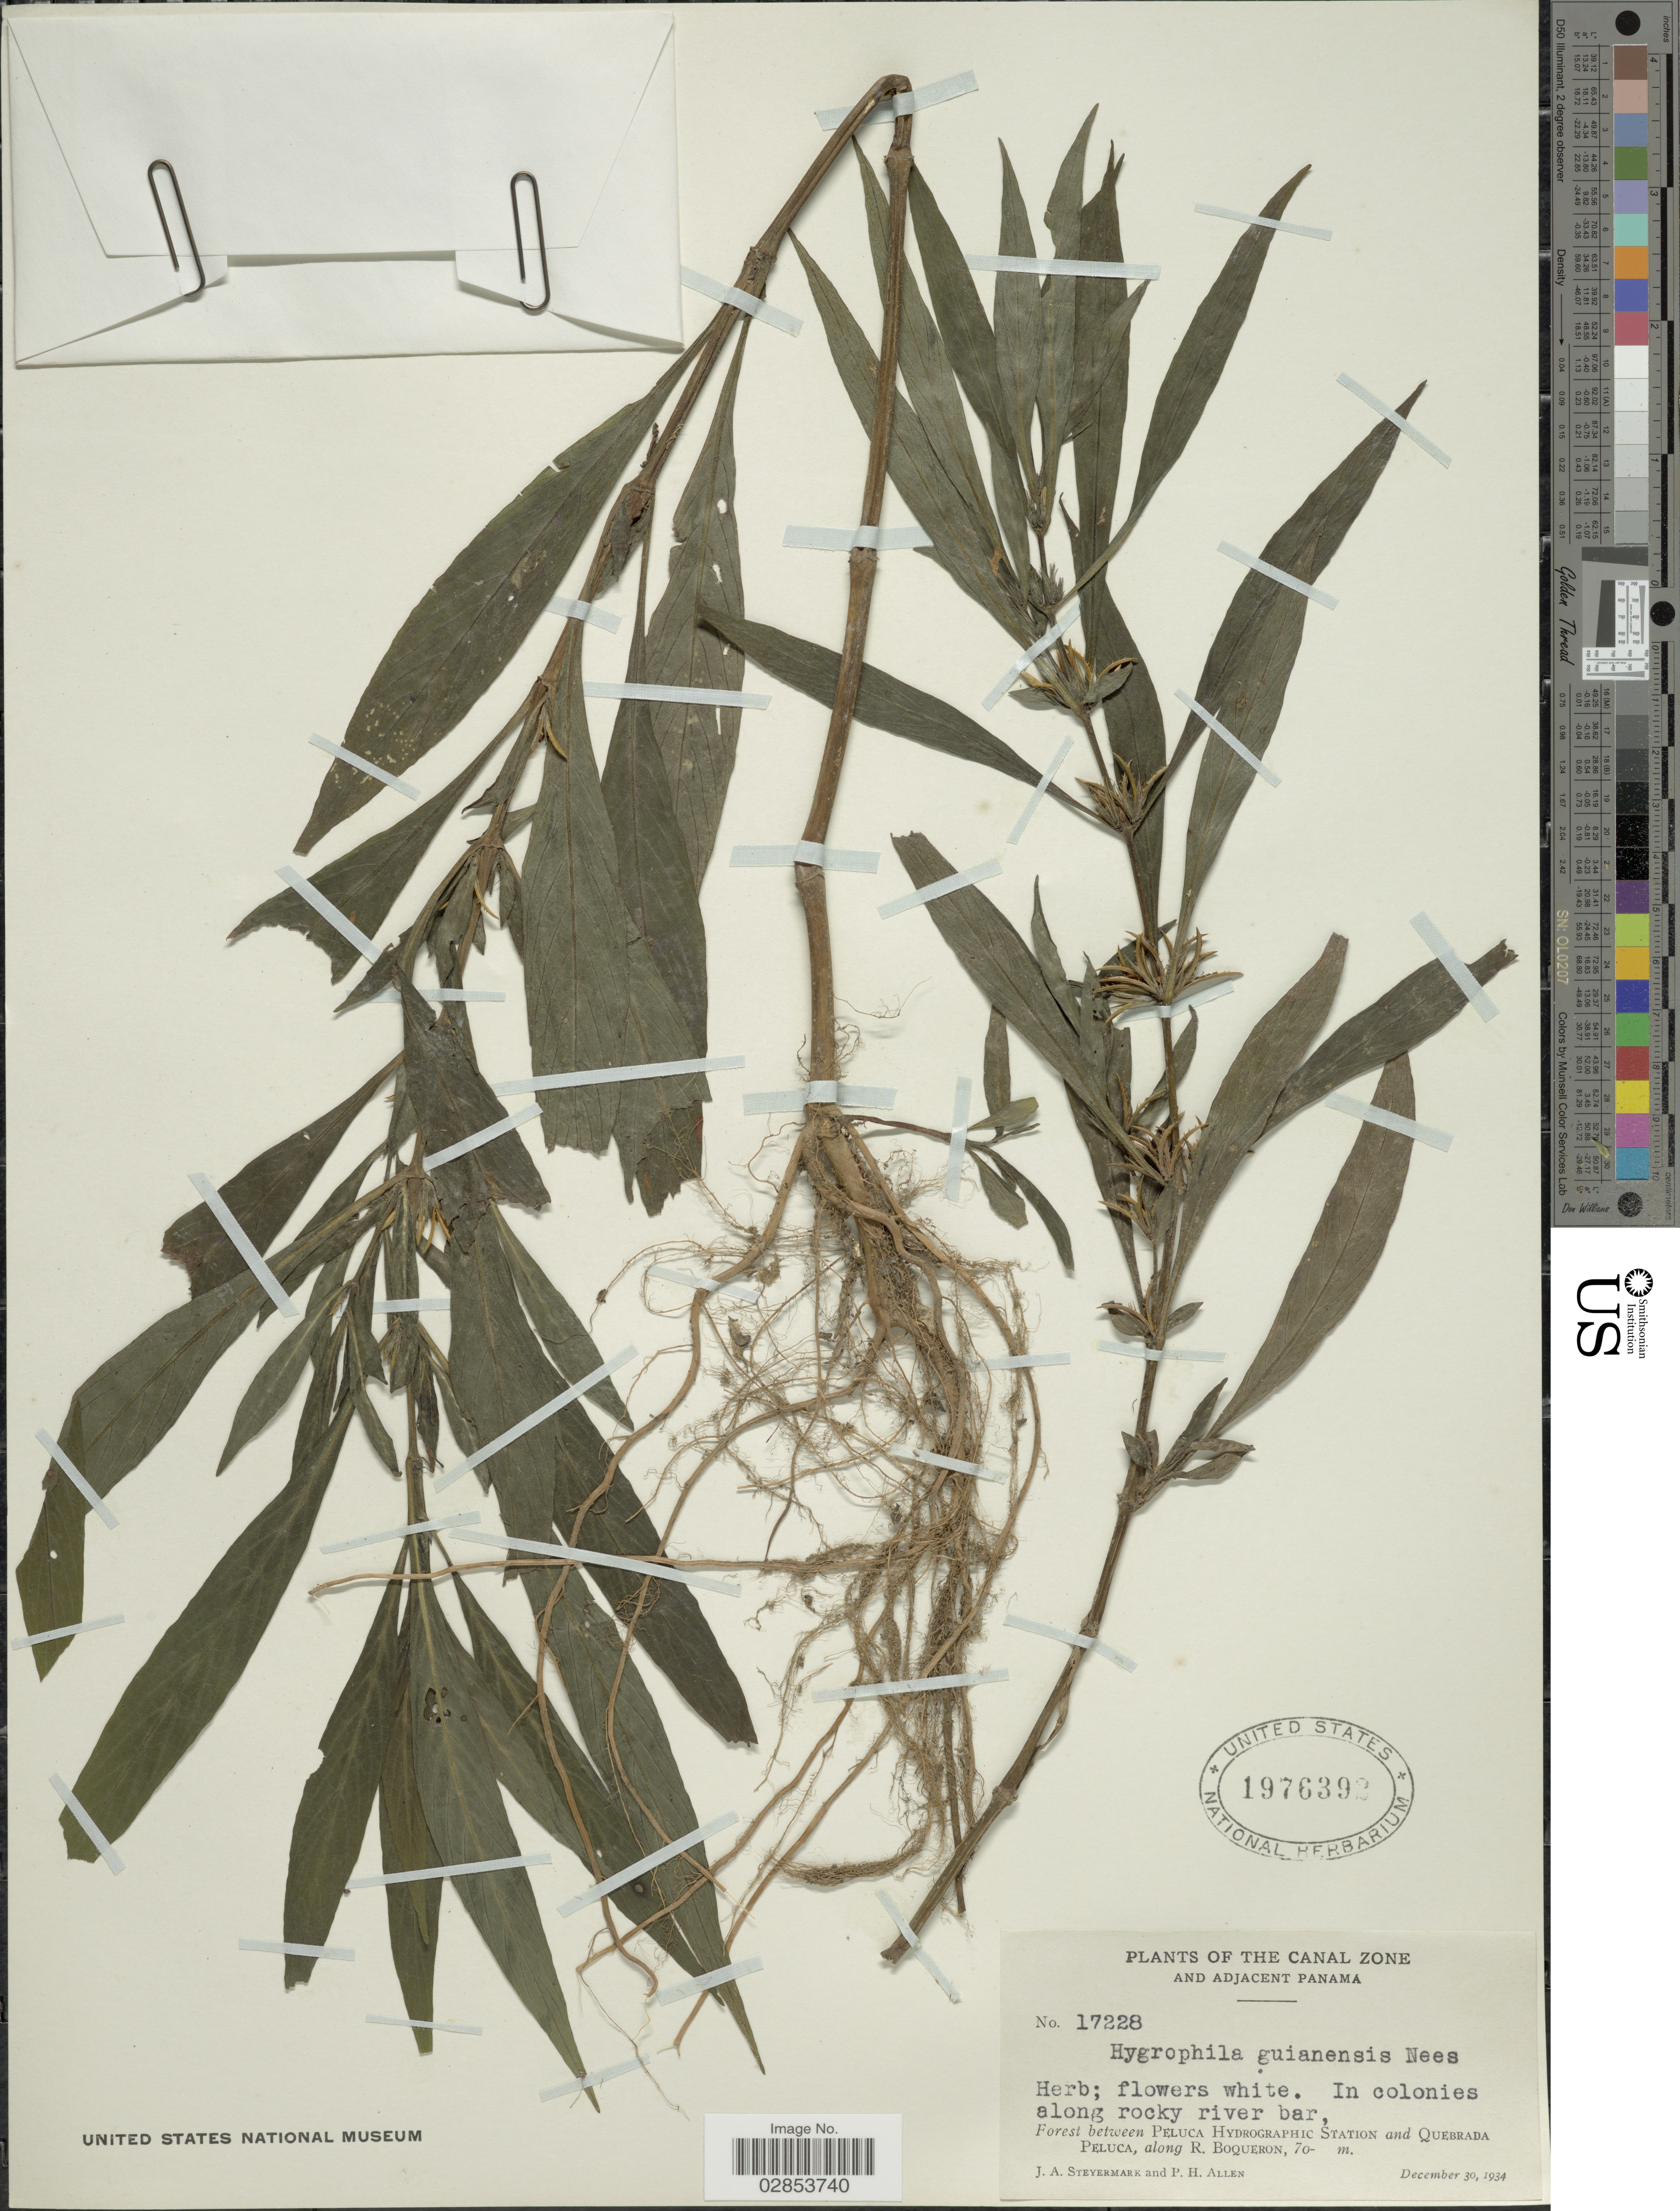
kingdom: Plantae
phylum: Tracheophyta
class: Magnoliopsida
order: Lamiales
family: Acanthaceae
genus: Hygrophila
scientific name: Hygrophila costata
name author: Nees & T. Nees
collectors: J. Steyermark & P. H. Allen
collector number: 17228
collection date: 1934-12-30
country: Panama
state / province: Colón / Panamá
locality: The Canal Zone and adjacent Panama, In colonies along rocky river bar, Forest between Peluca Hydrographic Station and Quebrada Peluca, along R. Boqueron.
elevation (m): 70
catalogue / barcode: US 1976392